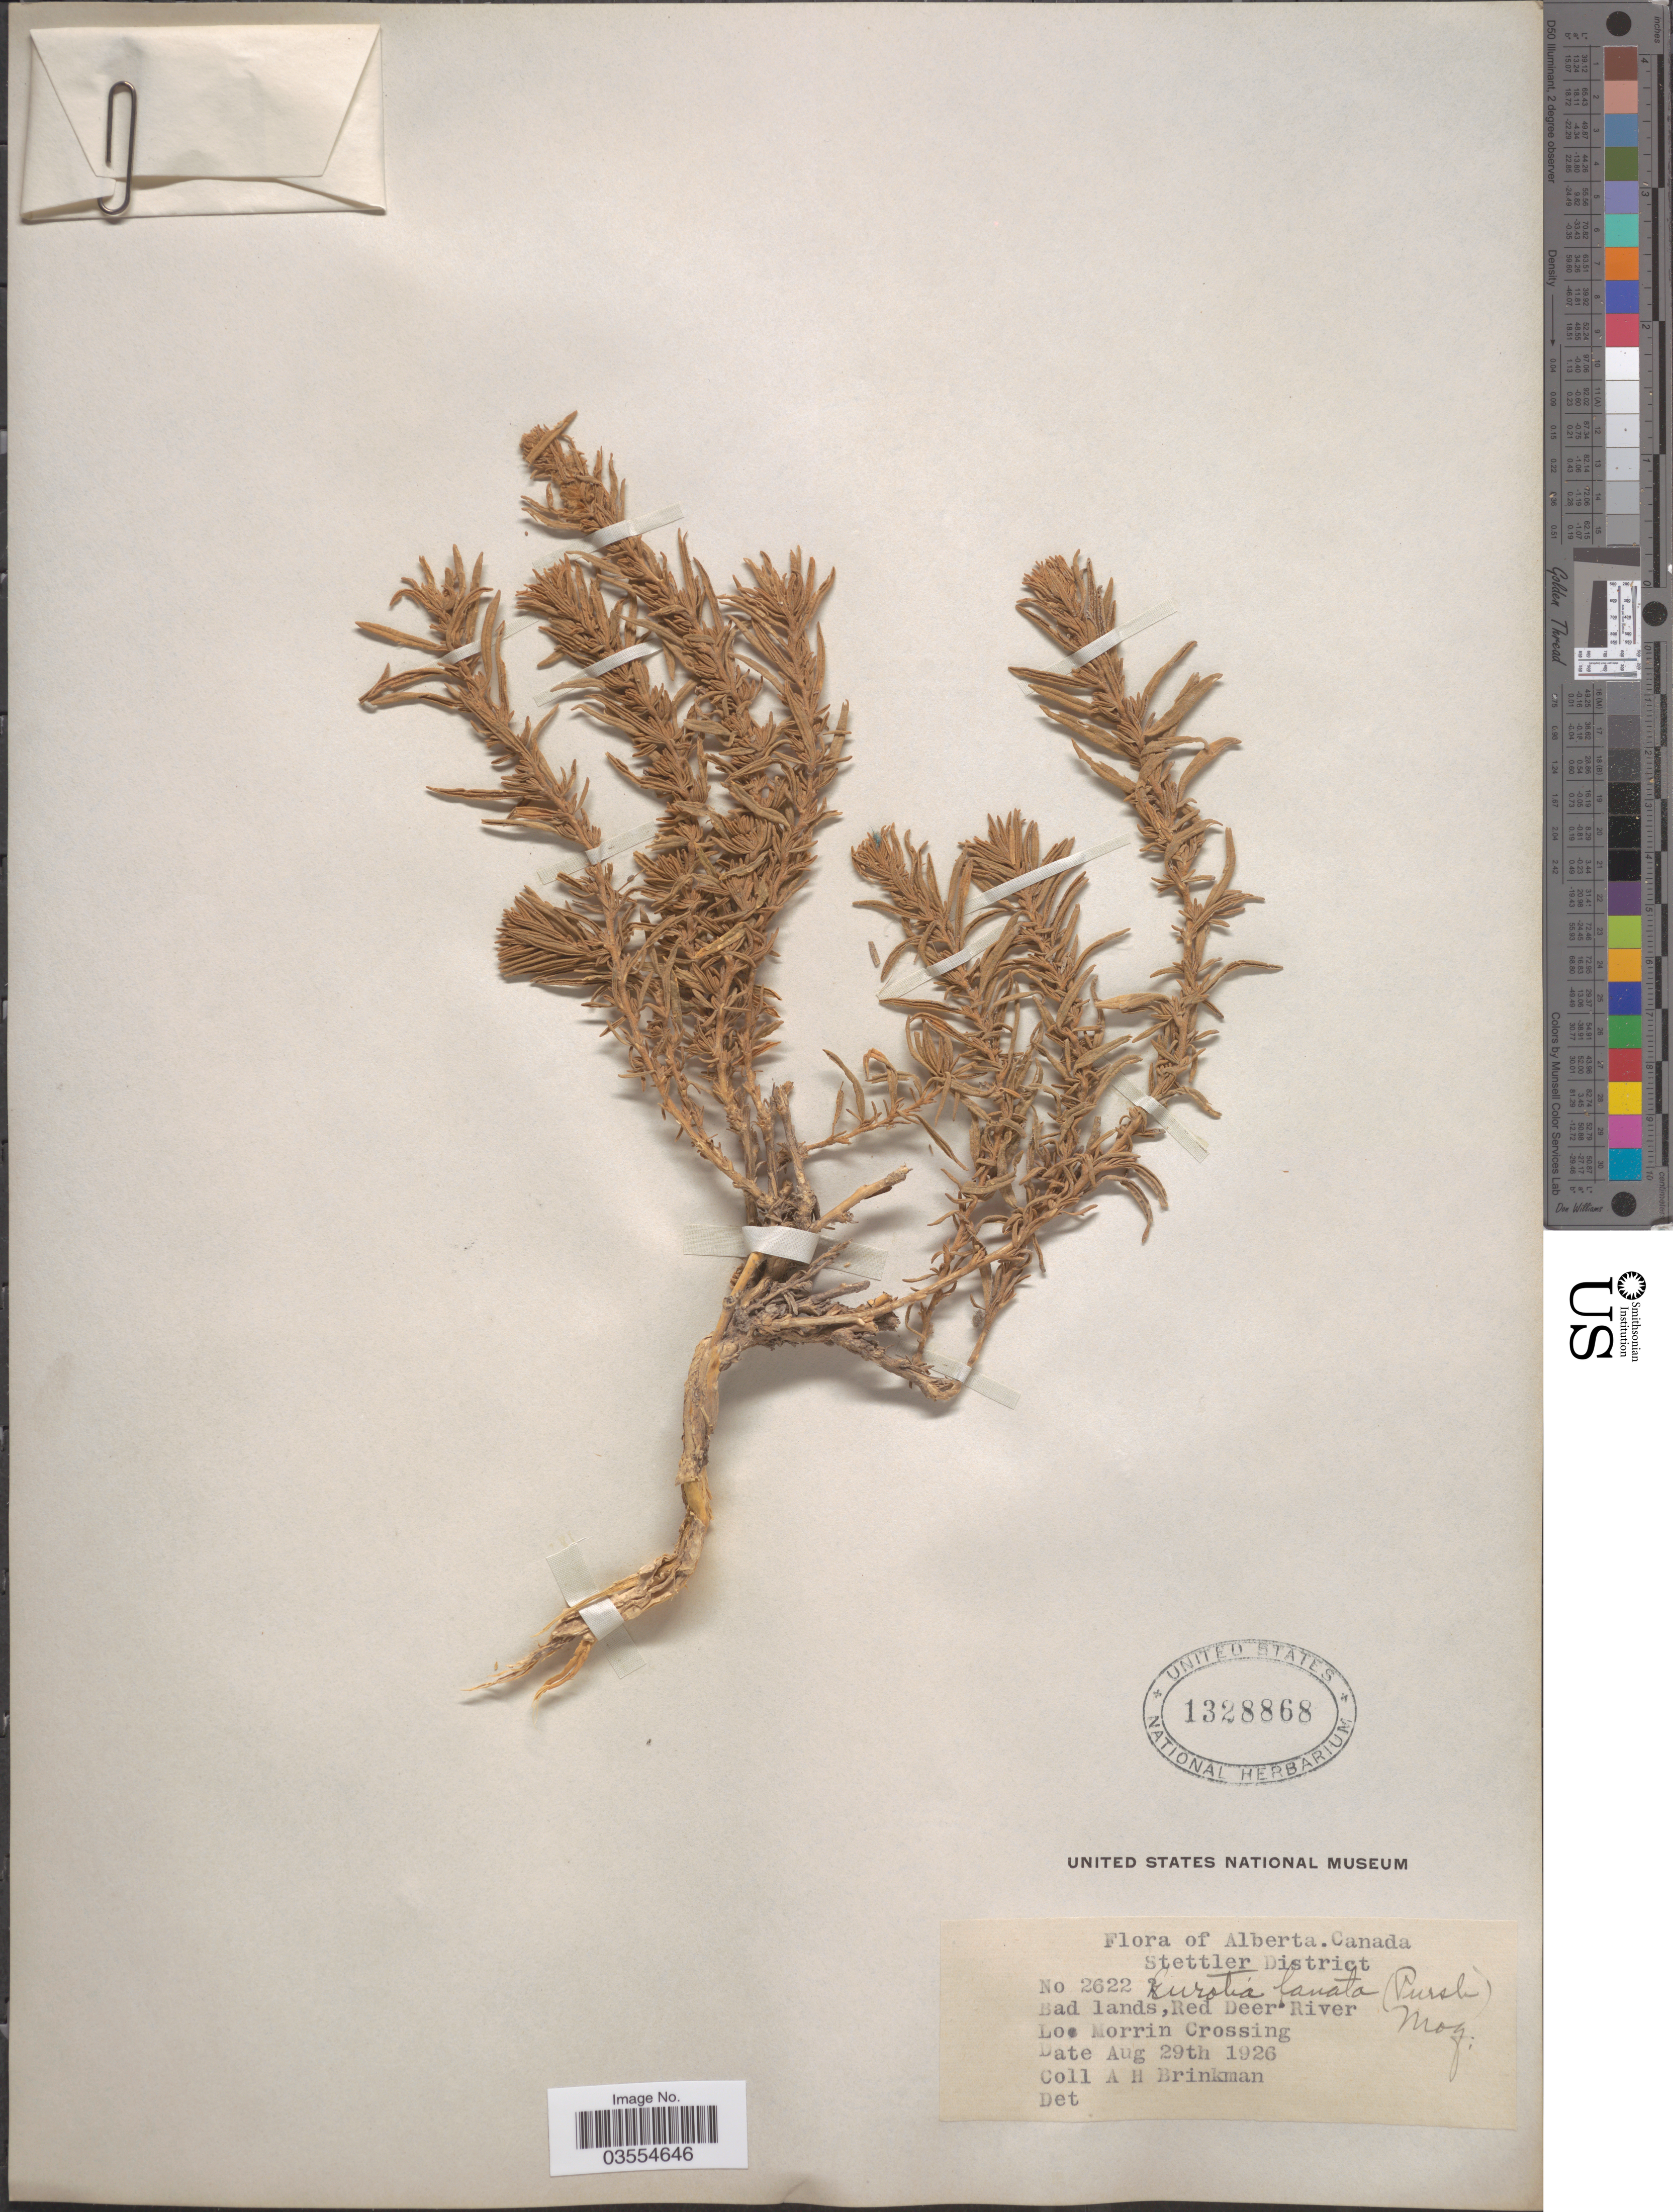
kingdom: Plantae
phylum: Tracheophyta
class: Magnoliopsida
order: Caryophyllales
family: Amaranthaceae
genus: Krascheninnikovia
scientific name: Krascheninnikovia lanata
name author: (Pursh) A. Meeuse & A.Smit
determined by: U.S. National Herbarium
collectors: A. Brinkman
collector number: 2622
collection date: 1926-08-29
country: Canada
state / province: Alberta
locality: Stettler District. Bad lands, Red Deer River. Morrin Crossing.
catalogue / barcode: US 1328868